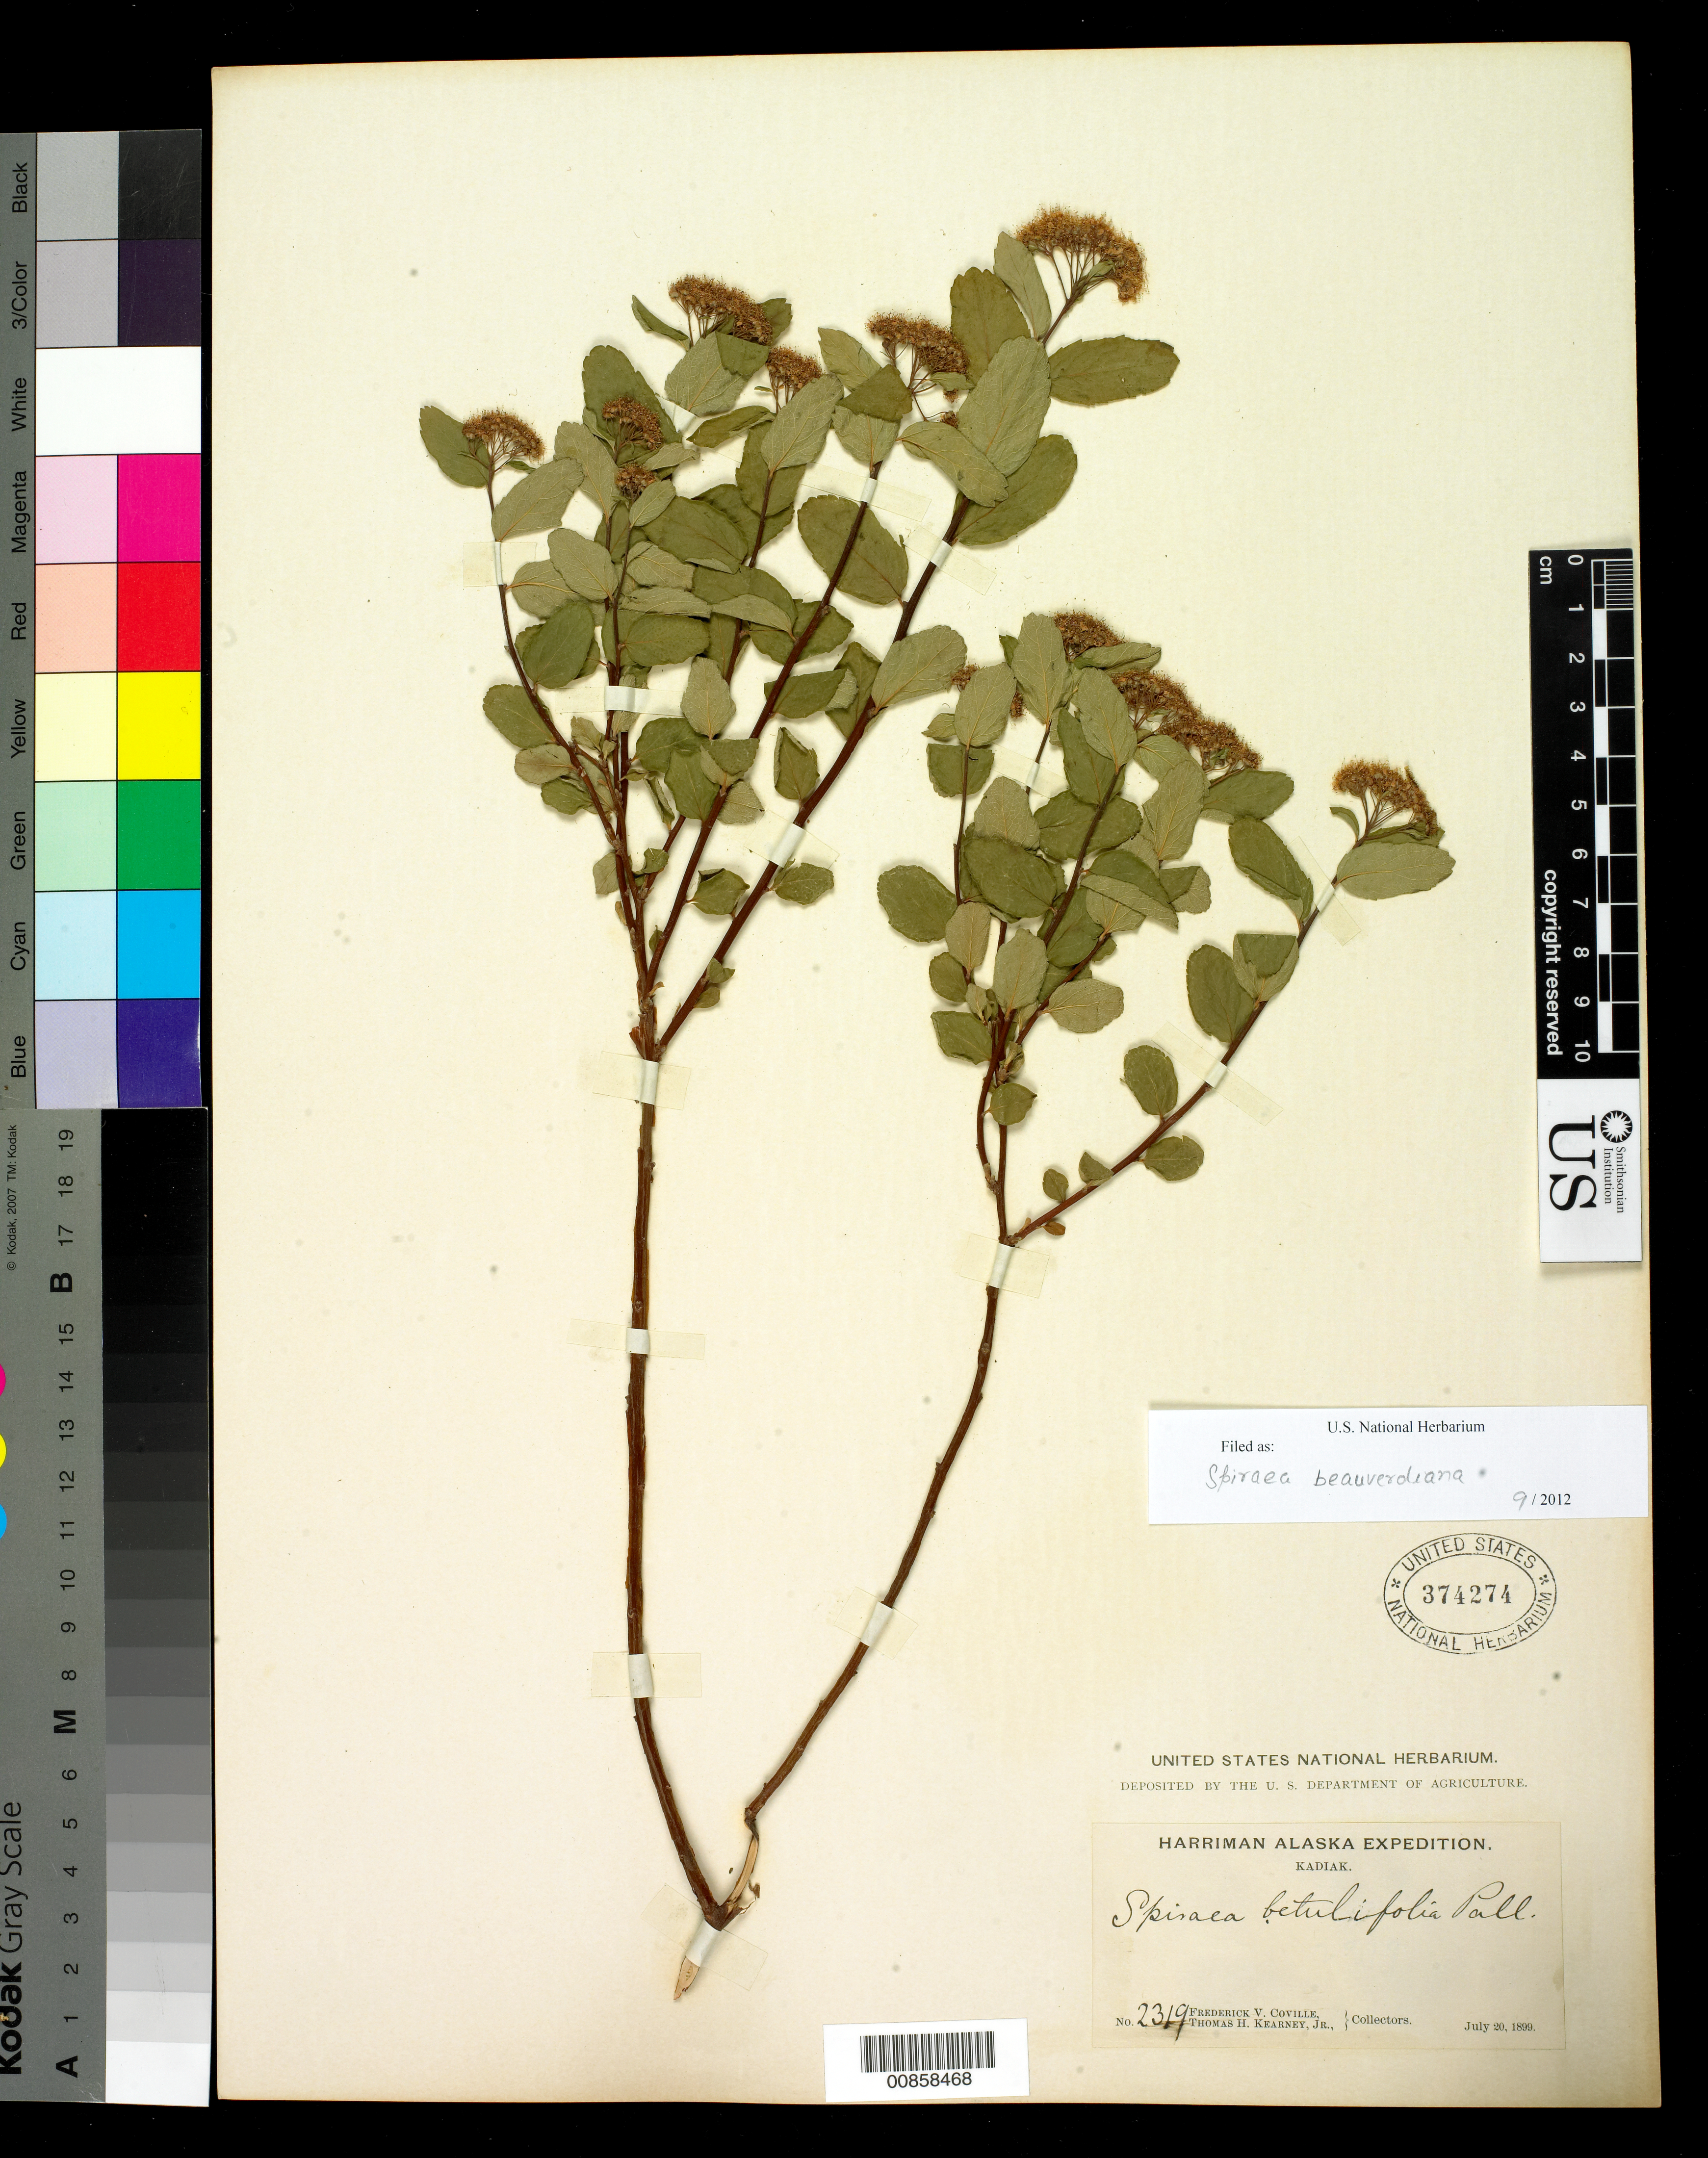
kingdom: Plantae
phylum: Tracheophyta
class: Magnoliopsida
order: Rosales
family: Rosaceae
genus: Spiraea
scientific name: Spiraea beauverdiana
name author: C.K. Schneid.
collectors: F. V. Coville & T. H. Kearney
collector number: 2319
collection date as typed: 20 Jul 1899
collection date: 1899-07-20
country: United States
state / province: Alaska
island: Kodiak [Kadiak]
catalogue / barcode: US 374274